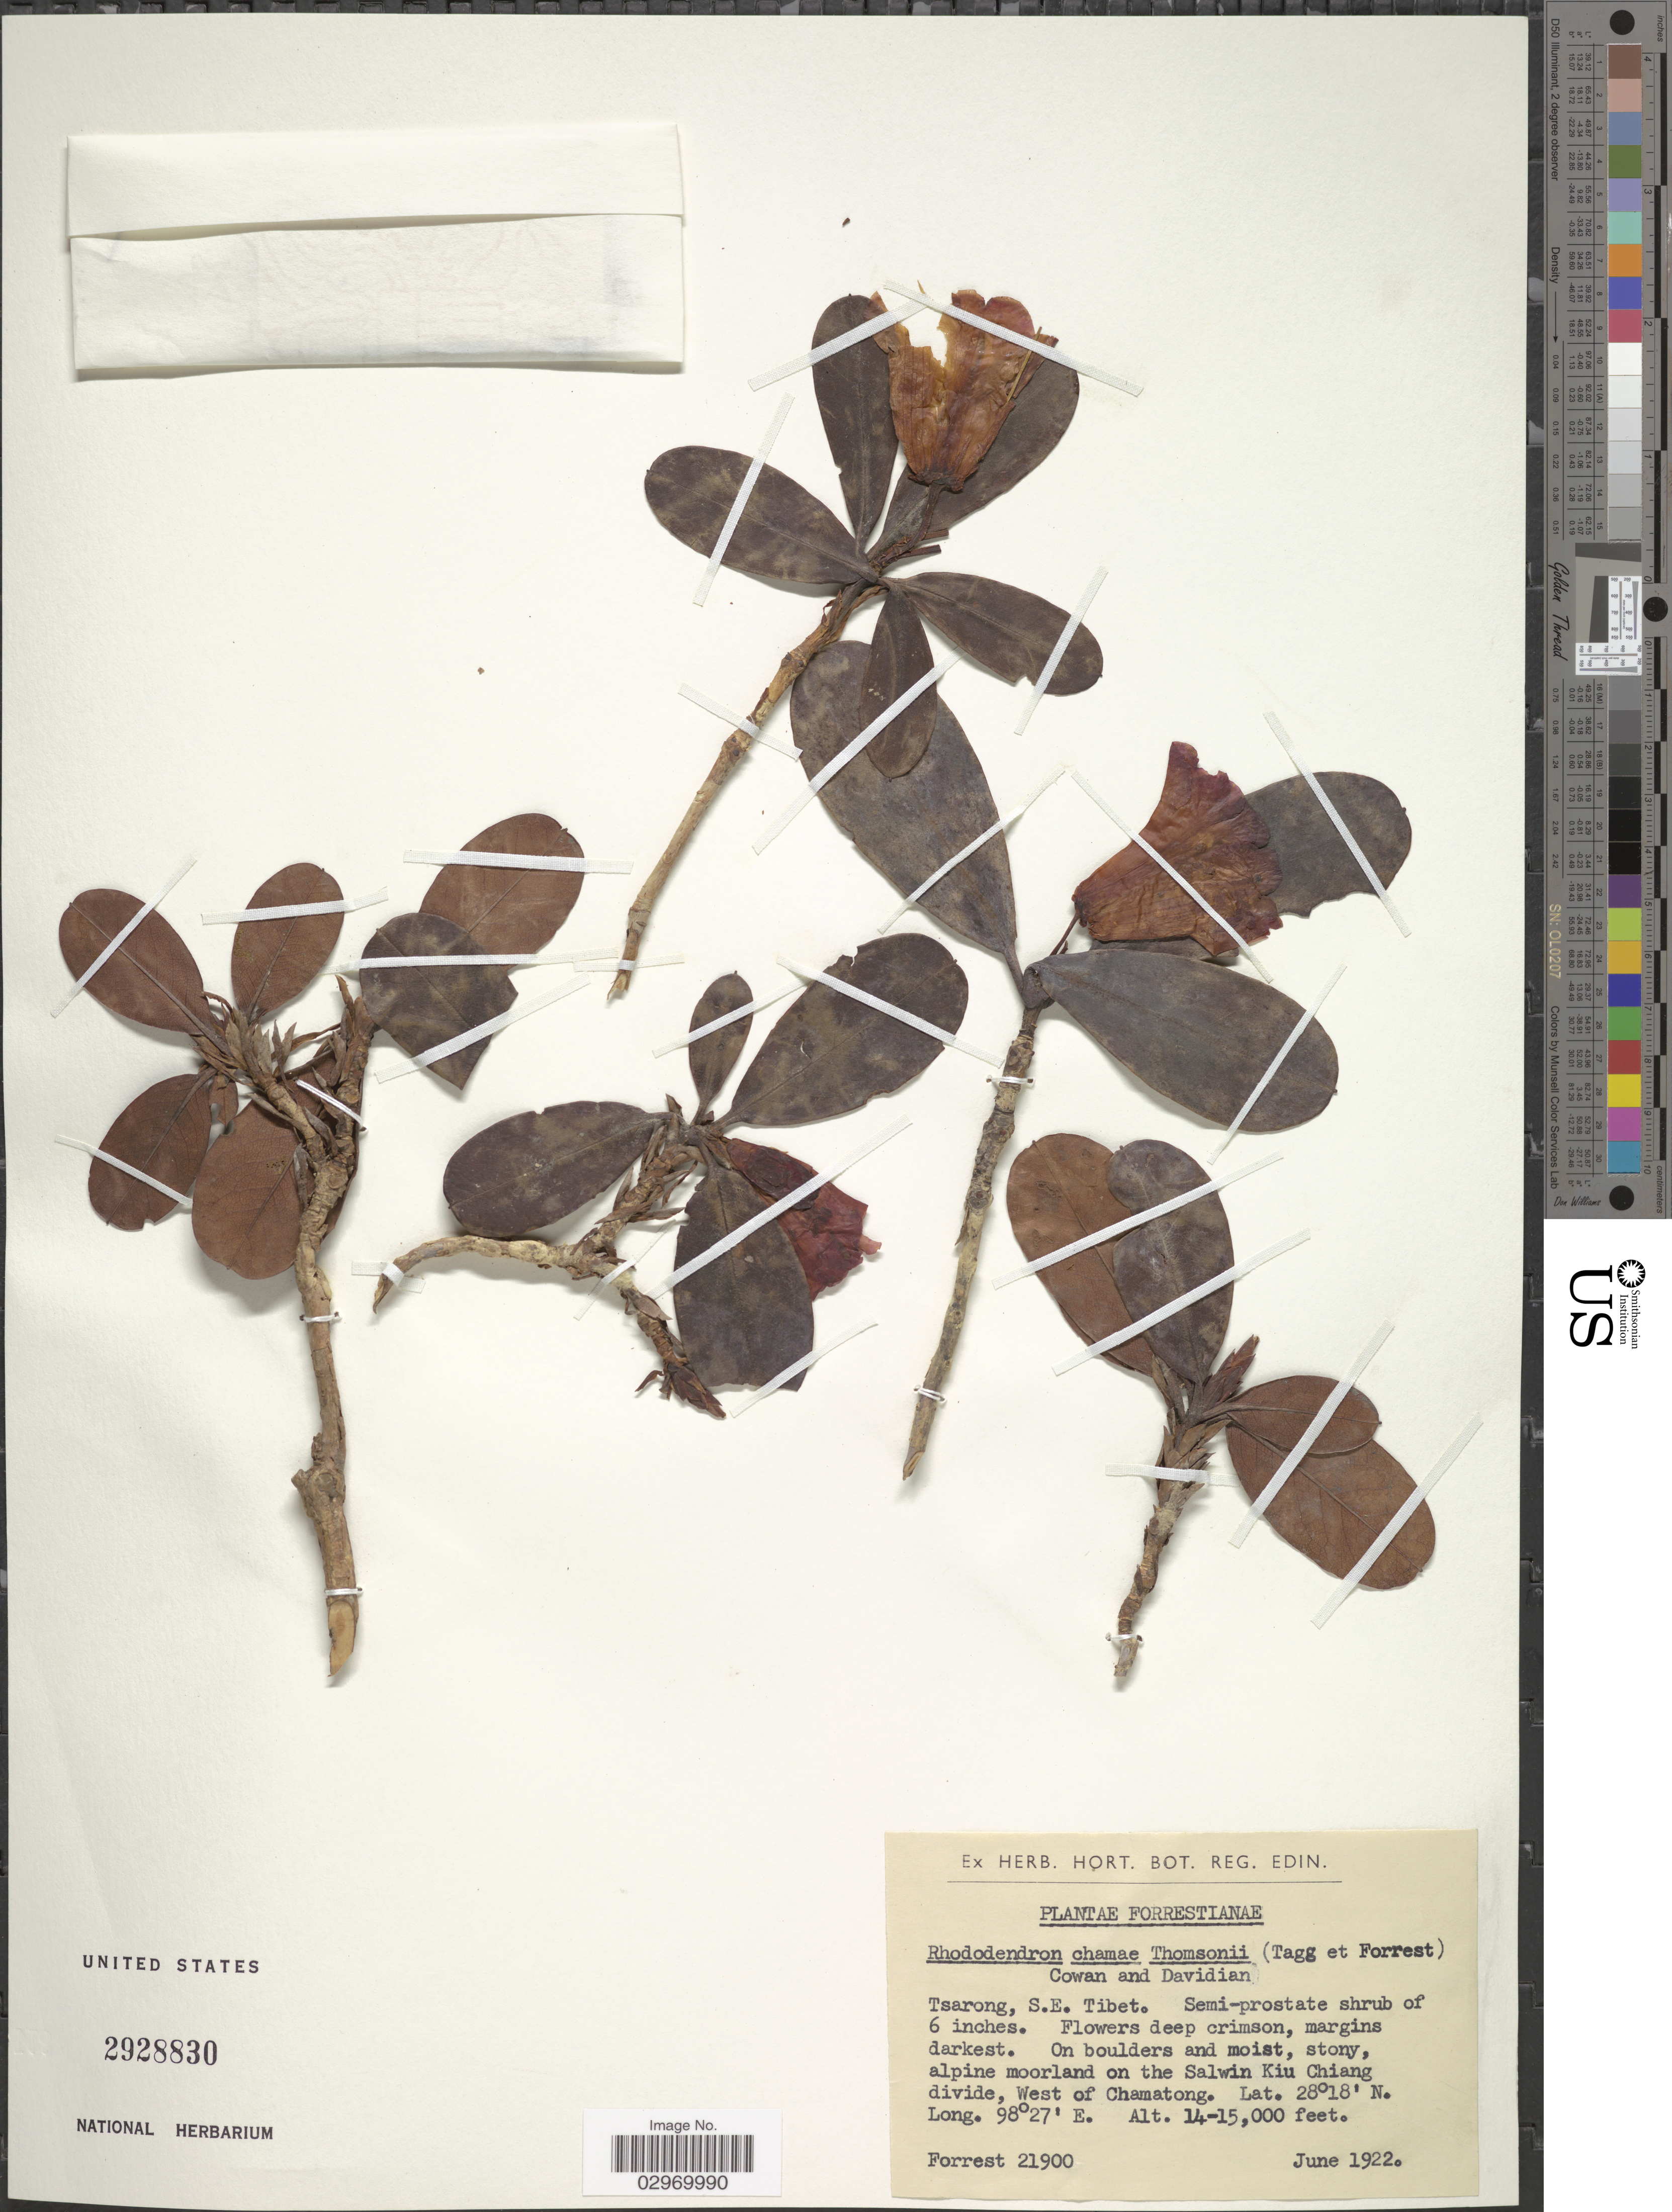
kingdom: Plantae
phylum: Tracheophyta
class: Magnoliopsida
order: Ericales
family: Ericaceae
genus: Rhododendron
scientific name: Rhododendron chamaethomsonii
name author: (Tagg) Cowan & Davidian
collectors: -. Forrest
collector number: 21900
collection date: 1922-06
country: China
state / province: Xizang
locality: Tsarong, S.E. Tibet, On boulders and moist, stony, alpine moorland on the Salwin Kiu Chiang divide, West of Chamatong.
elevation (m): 4267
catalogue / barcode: US 2928830